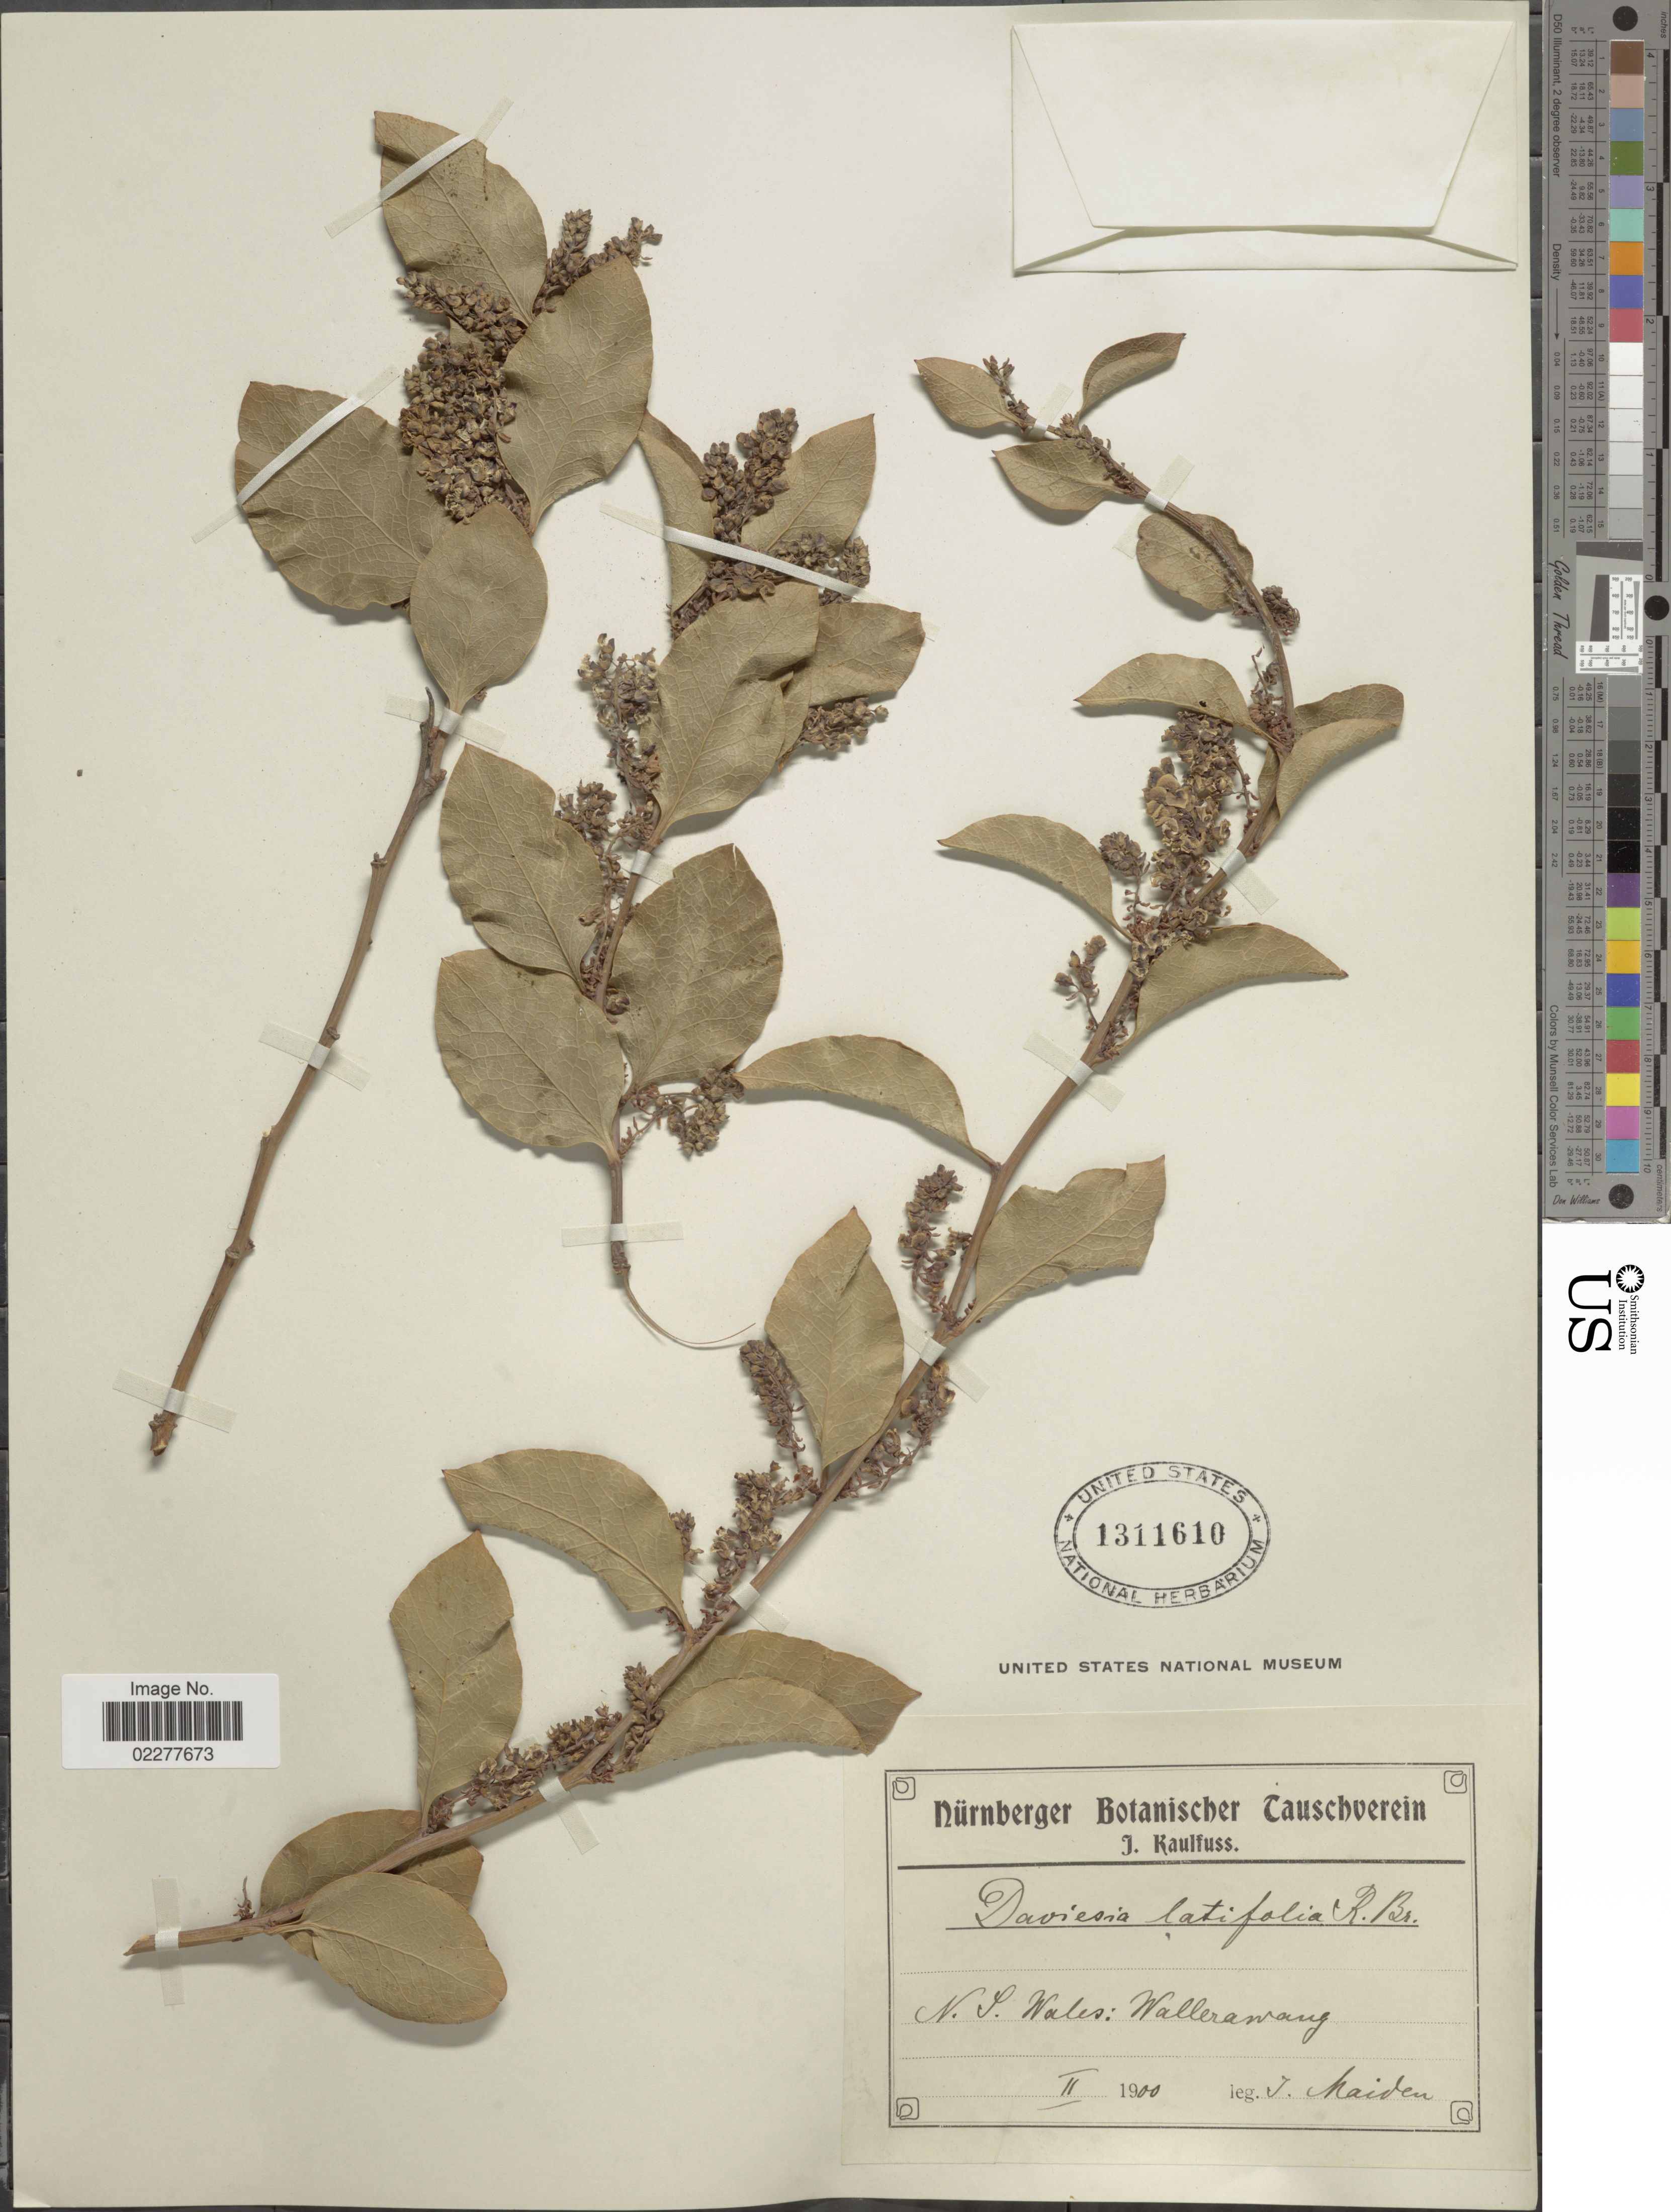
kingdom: Plantae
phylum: Tracheophyta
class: Magnoliopsida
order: Fabales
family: Fabaceae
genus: Daviesia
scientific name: Daviesia latifolia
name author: R. Br.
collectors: J. Maiden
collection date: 1900-02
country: Australia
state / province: New South Wales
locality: N. S. Wales: Wallerawang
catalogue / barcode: US 1311610